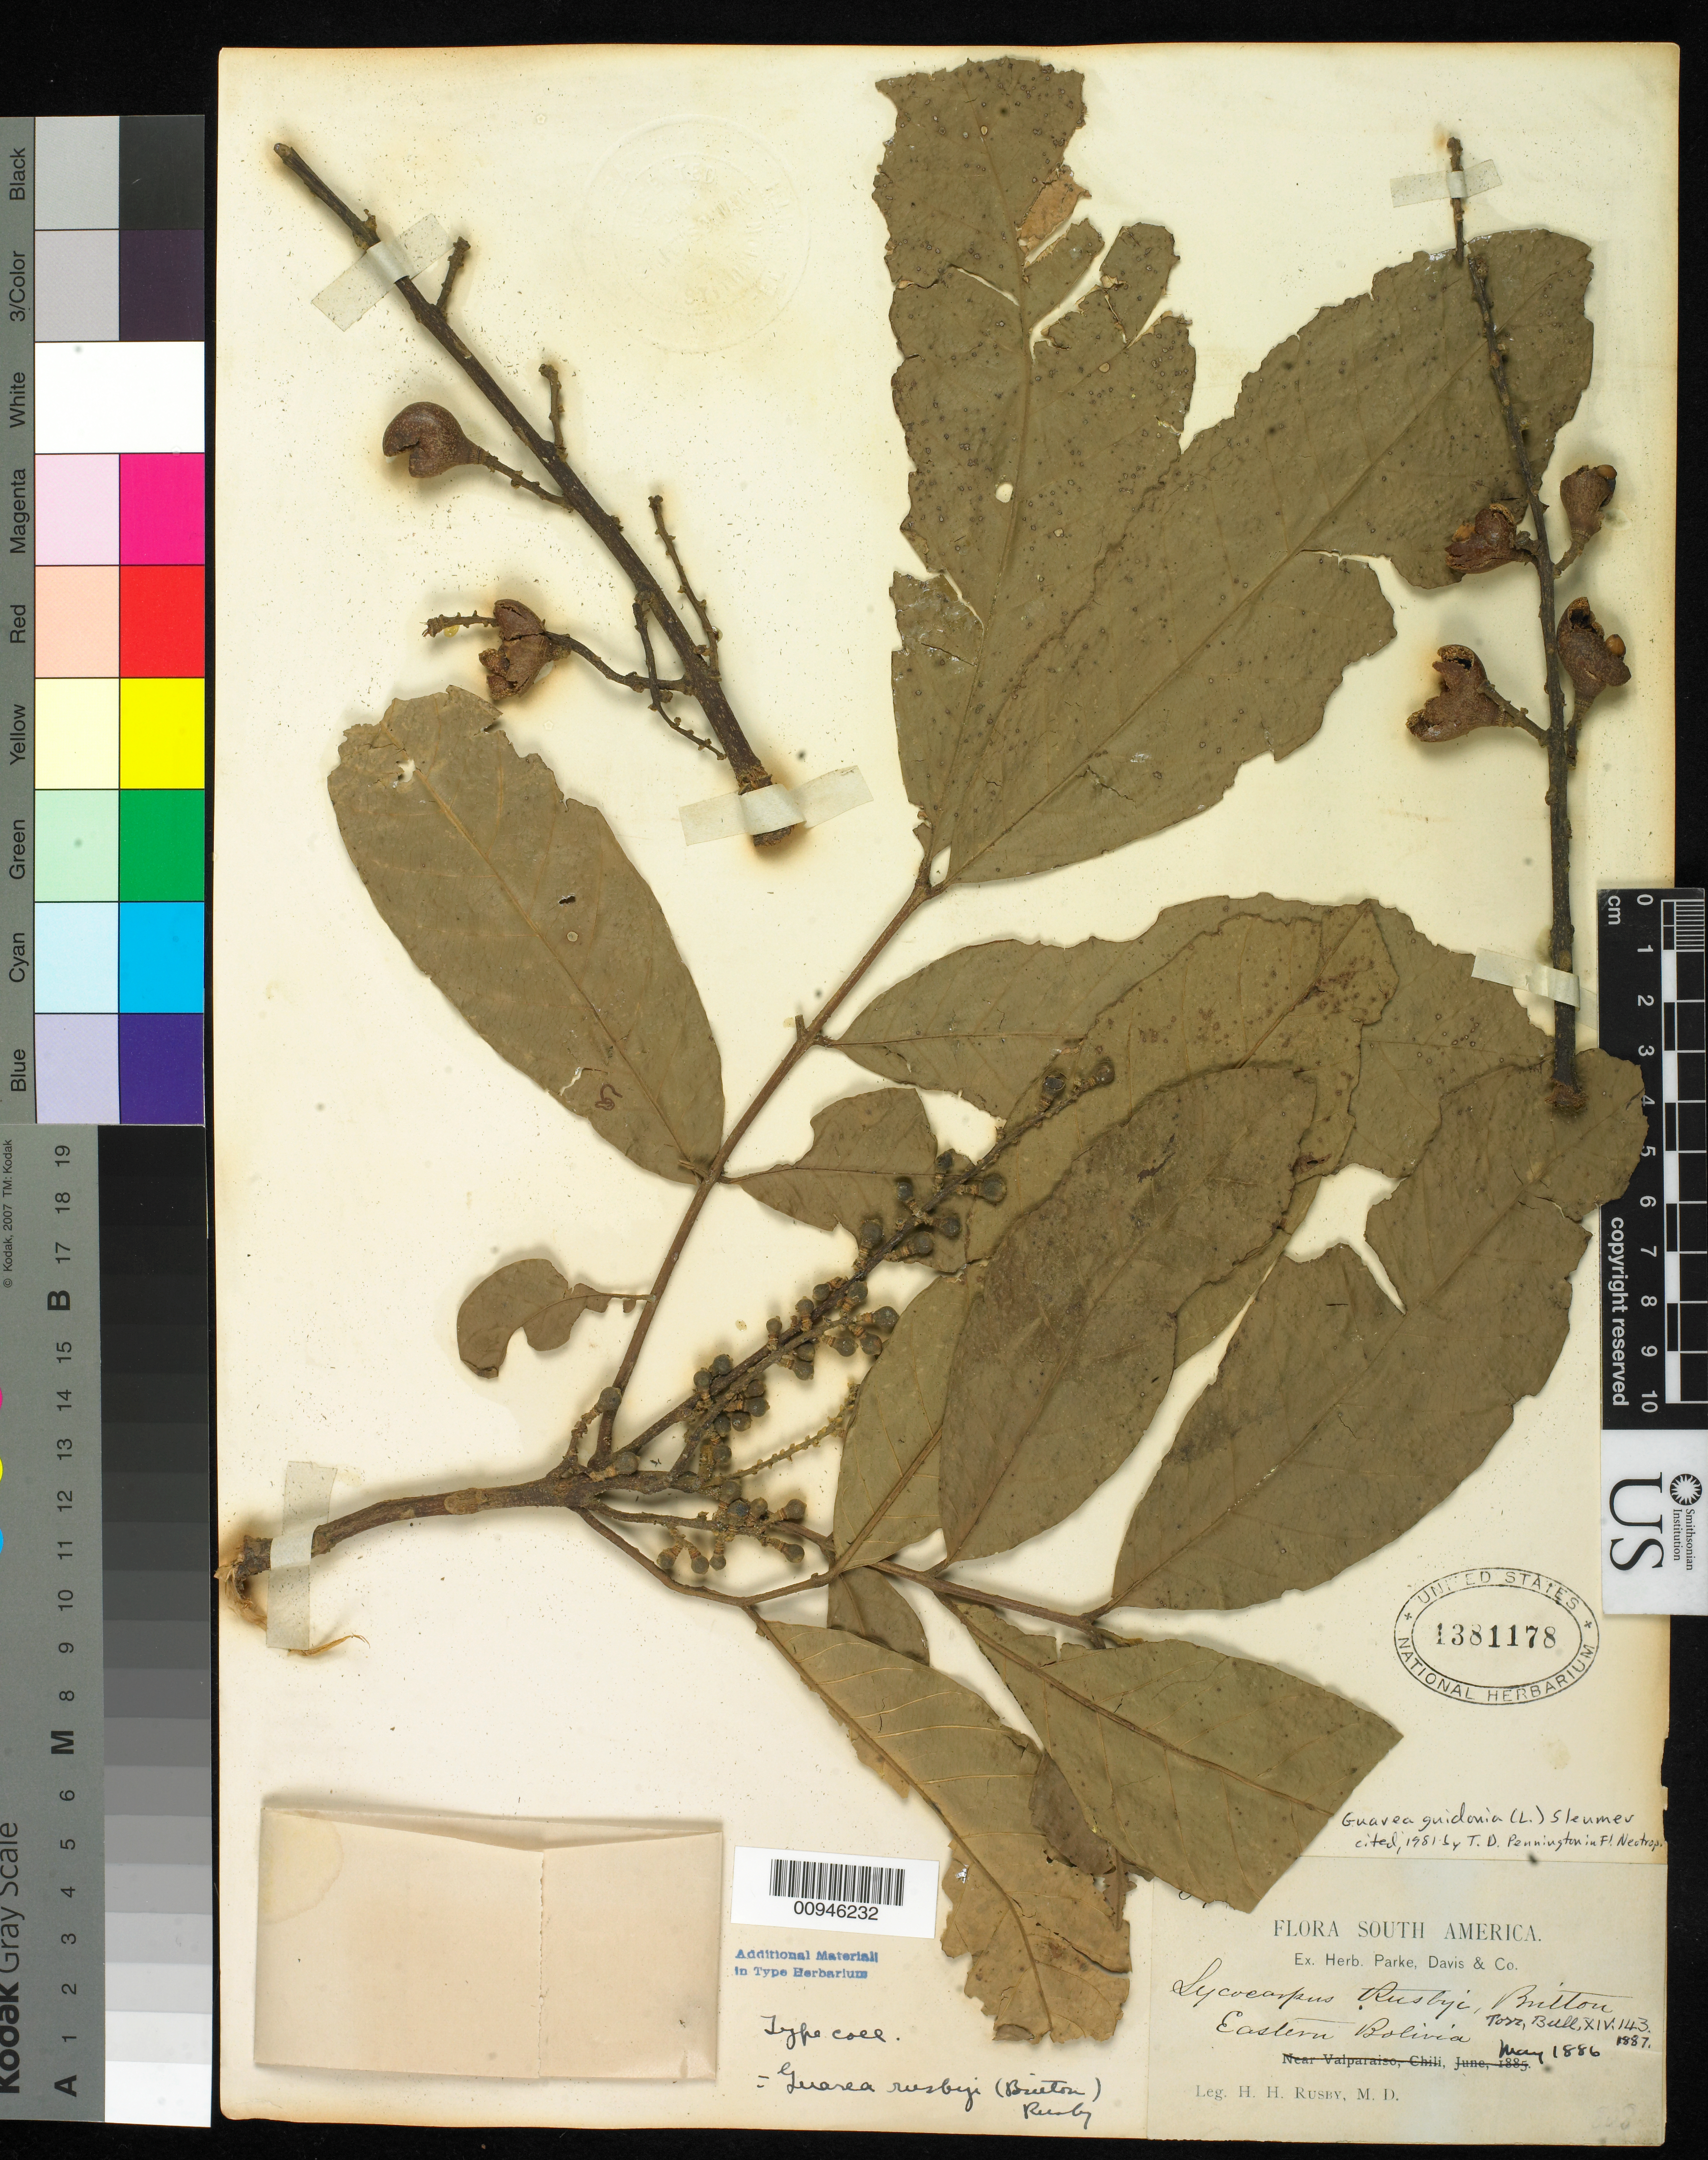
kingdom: Plantae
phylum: Tracheophyta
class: Magnoliopsida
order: Sapindales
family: Meliaceae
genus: Sycocarpus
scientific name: Sycocarpus rusbyi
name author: Britton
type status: Isotype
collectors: H. H. Rusby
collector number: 575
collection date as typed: May 1886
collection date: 1886-05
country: Bolivia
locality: Eastern Bolivia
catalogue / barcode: US 1381178